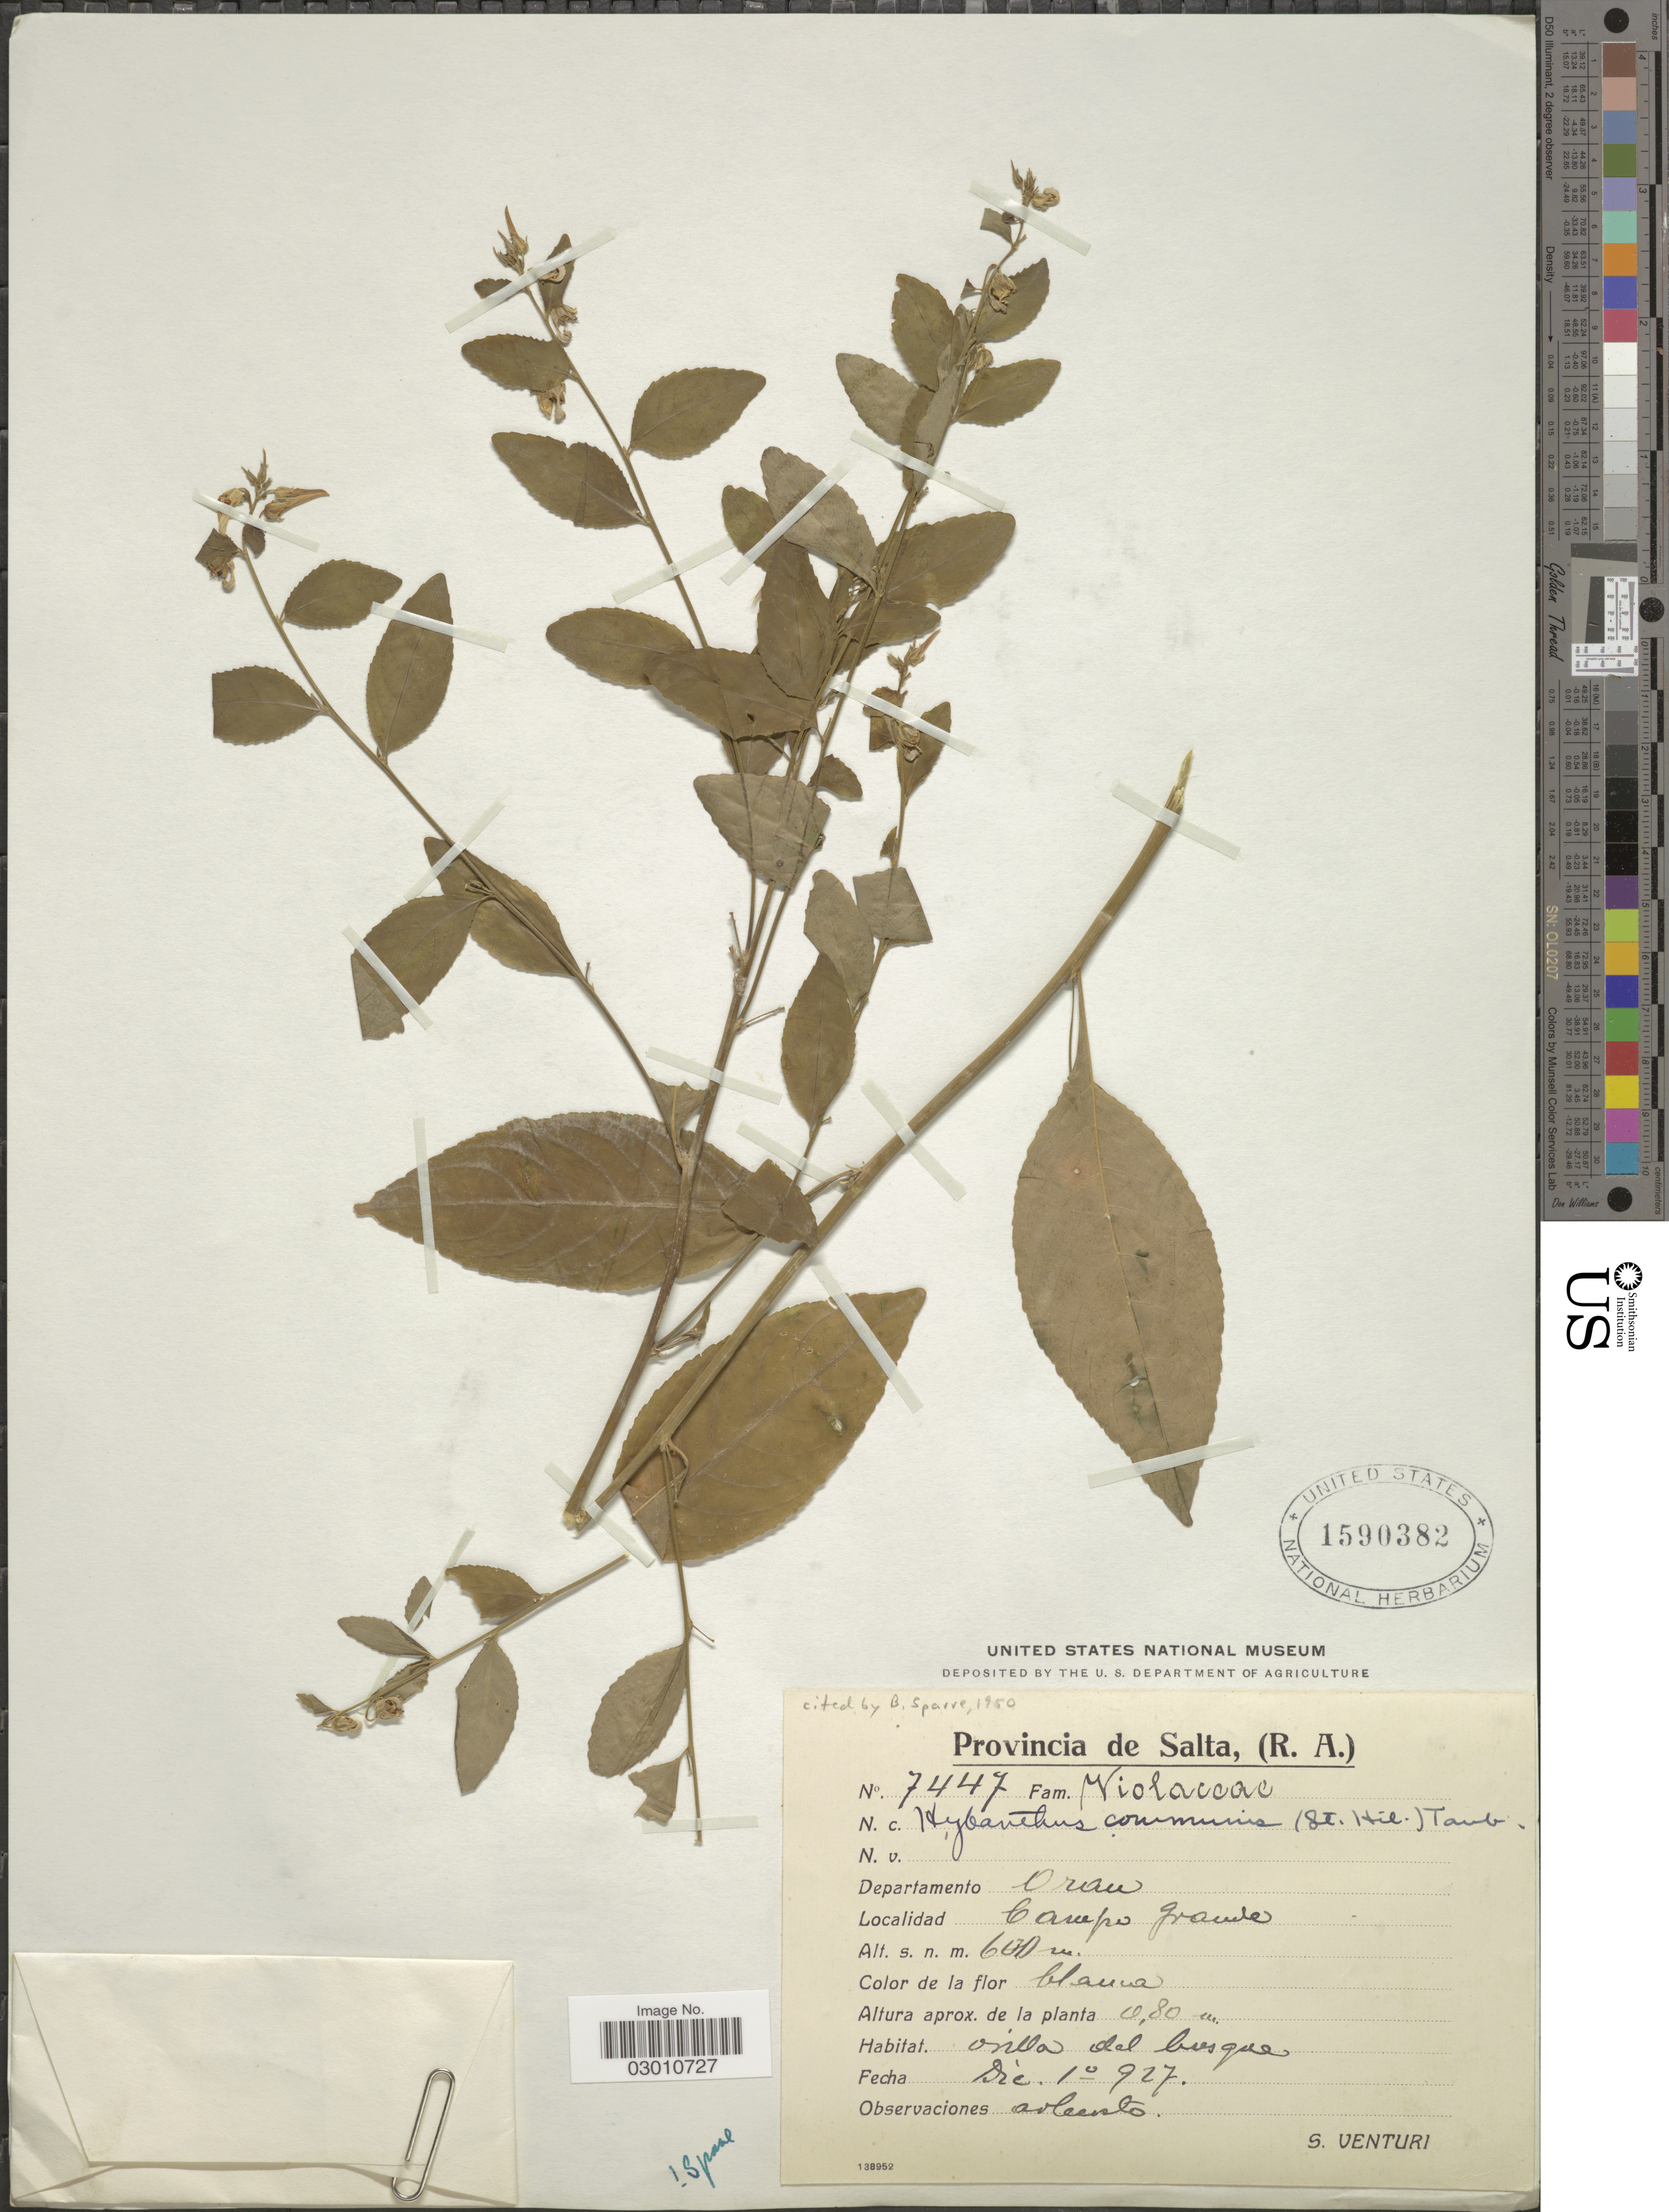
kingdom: Plantae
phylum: Tracheophyta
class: Magnoliopsida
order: Malpighiales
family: Violaceae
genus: Pombalia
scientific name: Pombalia communis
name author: (A. St.-Hil.) Paula-Souza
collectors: S. Venturi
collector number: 7447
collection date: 1927-12-01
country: Argentina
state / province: Salta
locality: Departamento Oran. Campo Grande.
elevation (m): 600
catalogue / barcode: US 1590382